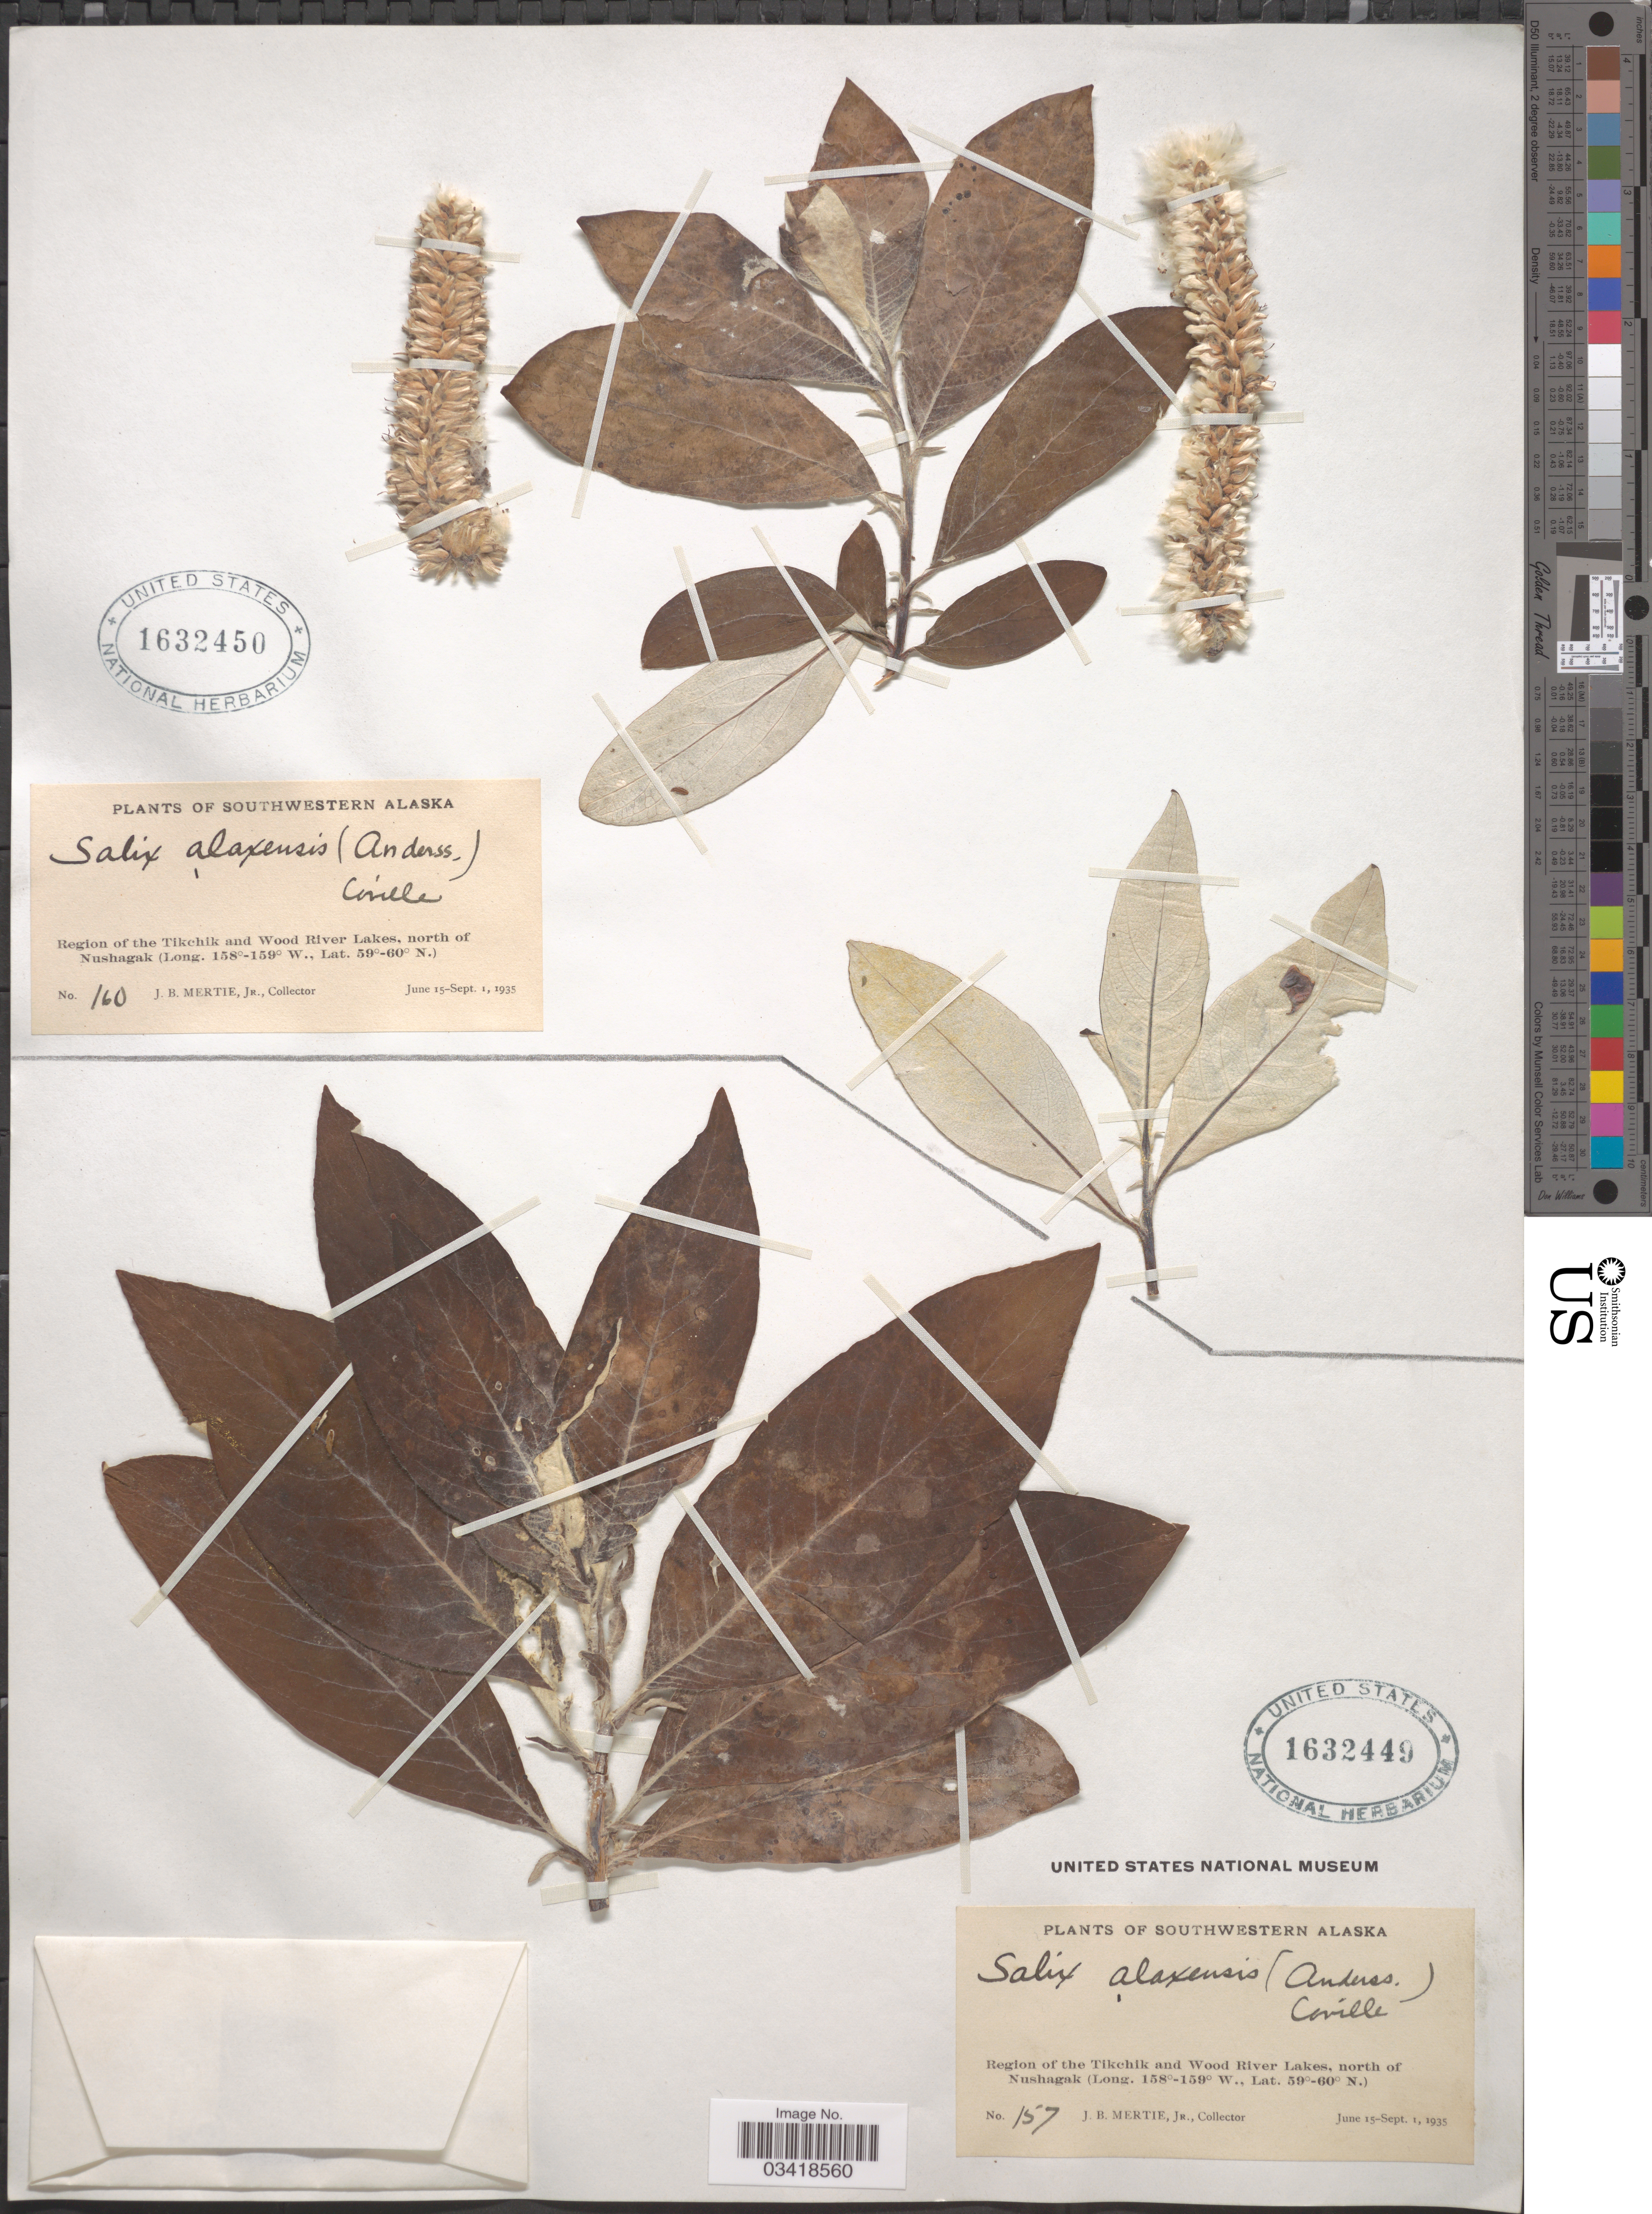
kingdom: Plantae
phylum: Tracheophyta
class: Magnoliopsida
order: Malpighiales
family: Salicaceae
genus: Salix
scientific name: Salix alaxensis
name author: (Andersson) Coville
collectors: J. Mertie Jr.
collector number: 160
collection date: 1935-06-15/1935-09-01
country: United States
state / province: Alaska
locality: Southwestern Alaska. Region of the Tikchik and Wood River Lakes, north of Nushagak.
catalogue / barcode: US 1632450